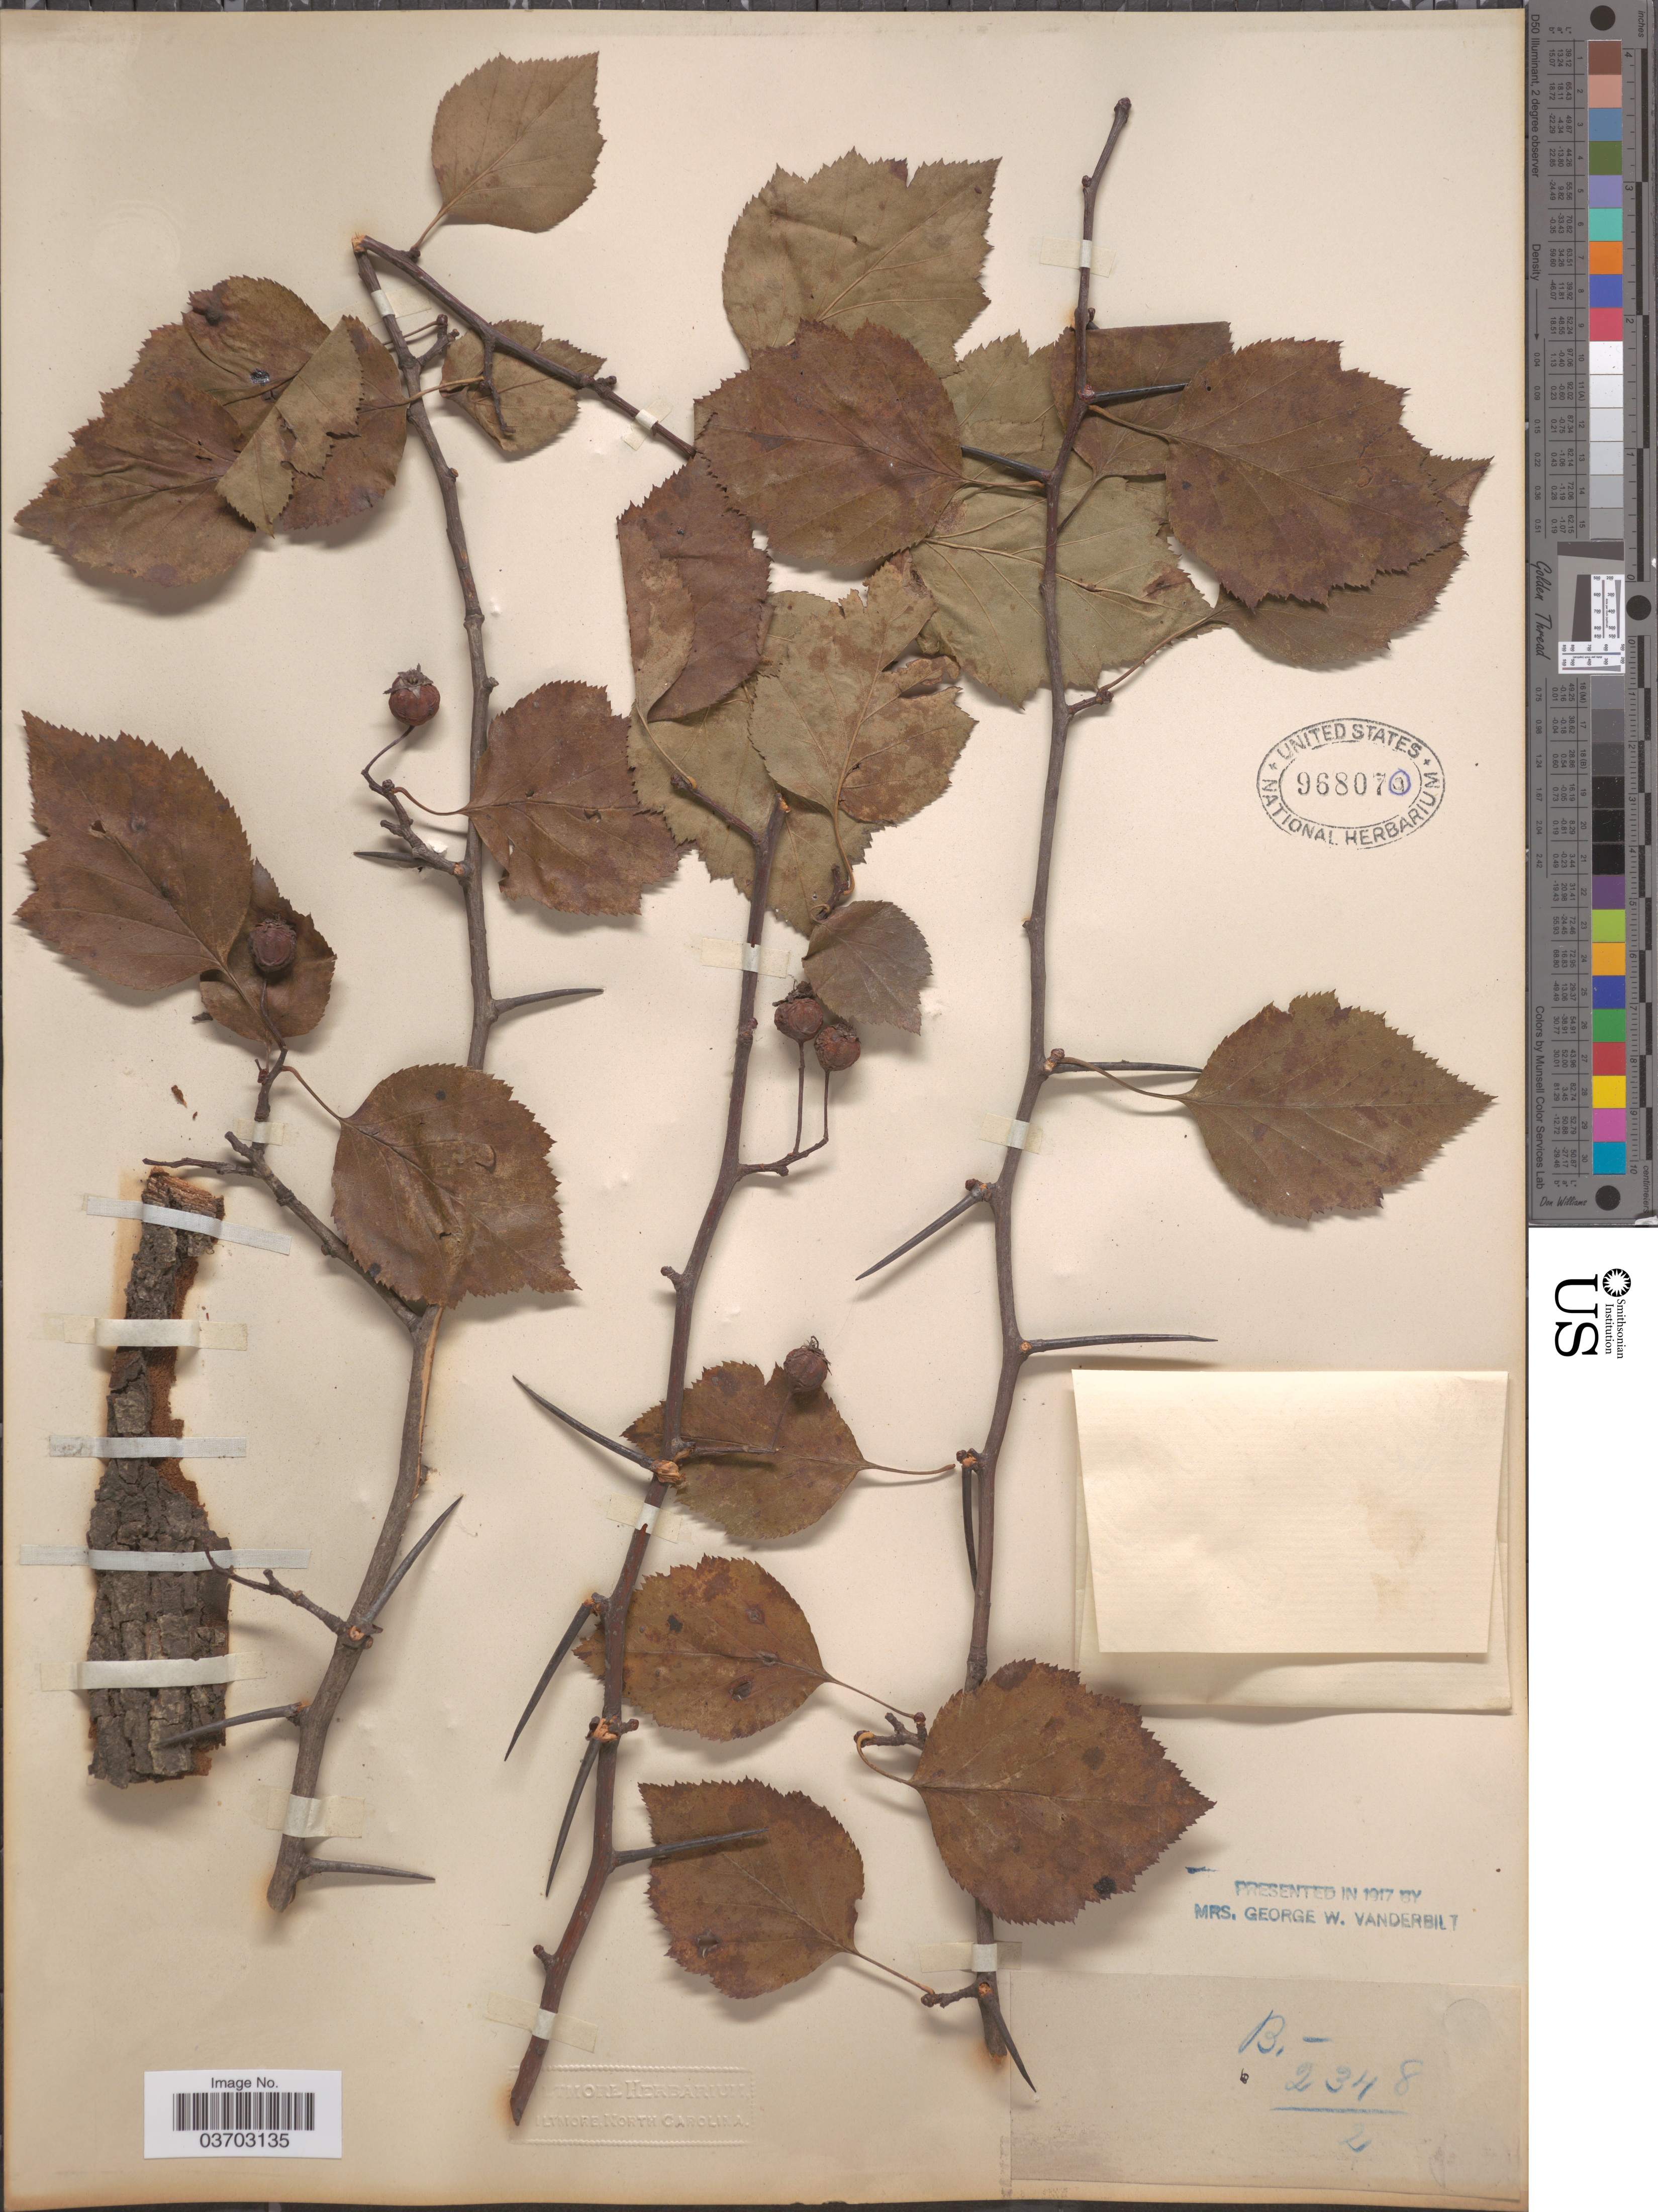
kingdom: Plantae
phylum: Tracheophyta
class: Magnoliopsida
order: Rosales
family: Rosaceae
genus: Crataegus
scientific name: Crataegus sp.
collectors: ex herb. Biltmore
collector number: B2348/2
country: United States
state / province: North Carolina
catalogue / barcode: US 968070